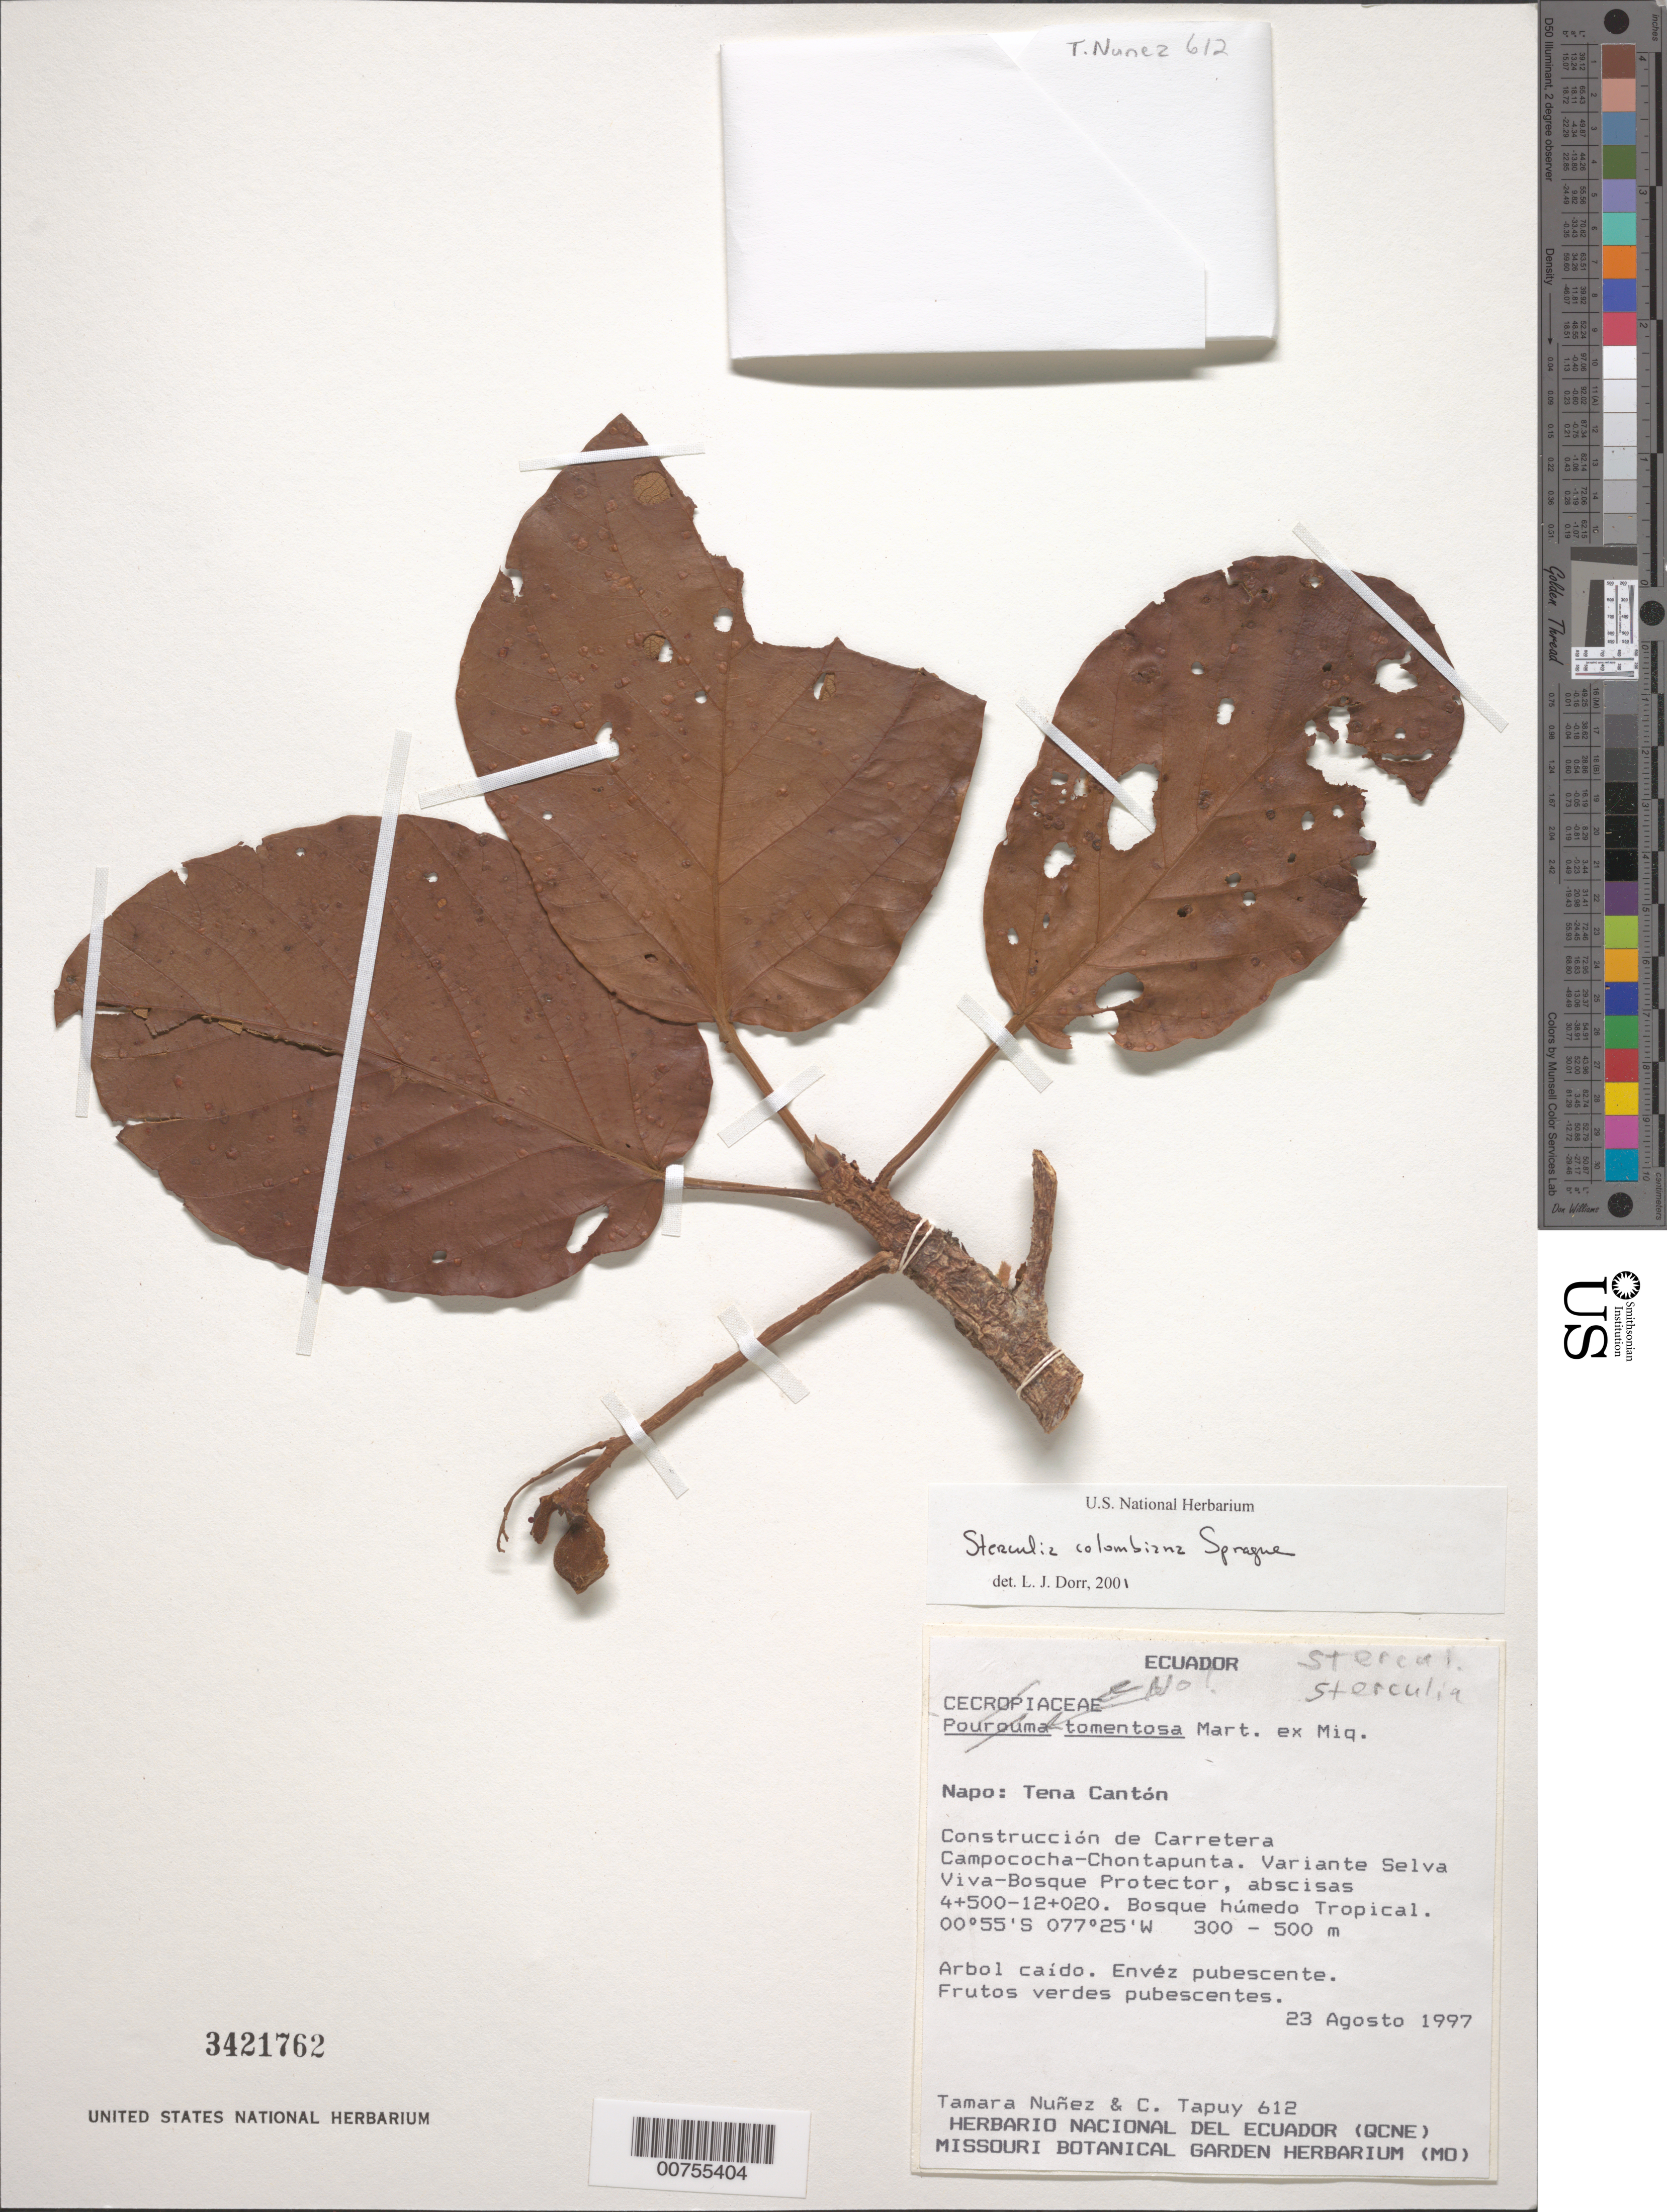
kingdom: Plantae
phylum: Tracheophyta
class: Magnoliopsida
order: Malvales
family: Malvaceae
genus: Sterculia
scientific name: Sterculia colombiana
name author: Sprague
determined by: Dorr, L. J., (BOT), Smithsonian Institution - National Museum of Natural History (UNITED STATES)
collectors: T. Núñez & C. Tapuy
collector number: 612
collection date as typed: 23 Aug 1997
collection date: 1997-08-23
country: Ecuador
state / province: Napo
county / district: Tena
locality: Construcción de Carretera Campococha-Chontapunta. Variante Selva Viva-Bosque Protector, abscisas 4+500-12+020.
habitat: Bosque húmedo tropical.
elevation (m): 300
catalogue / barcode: US 3421762